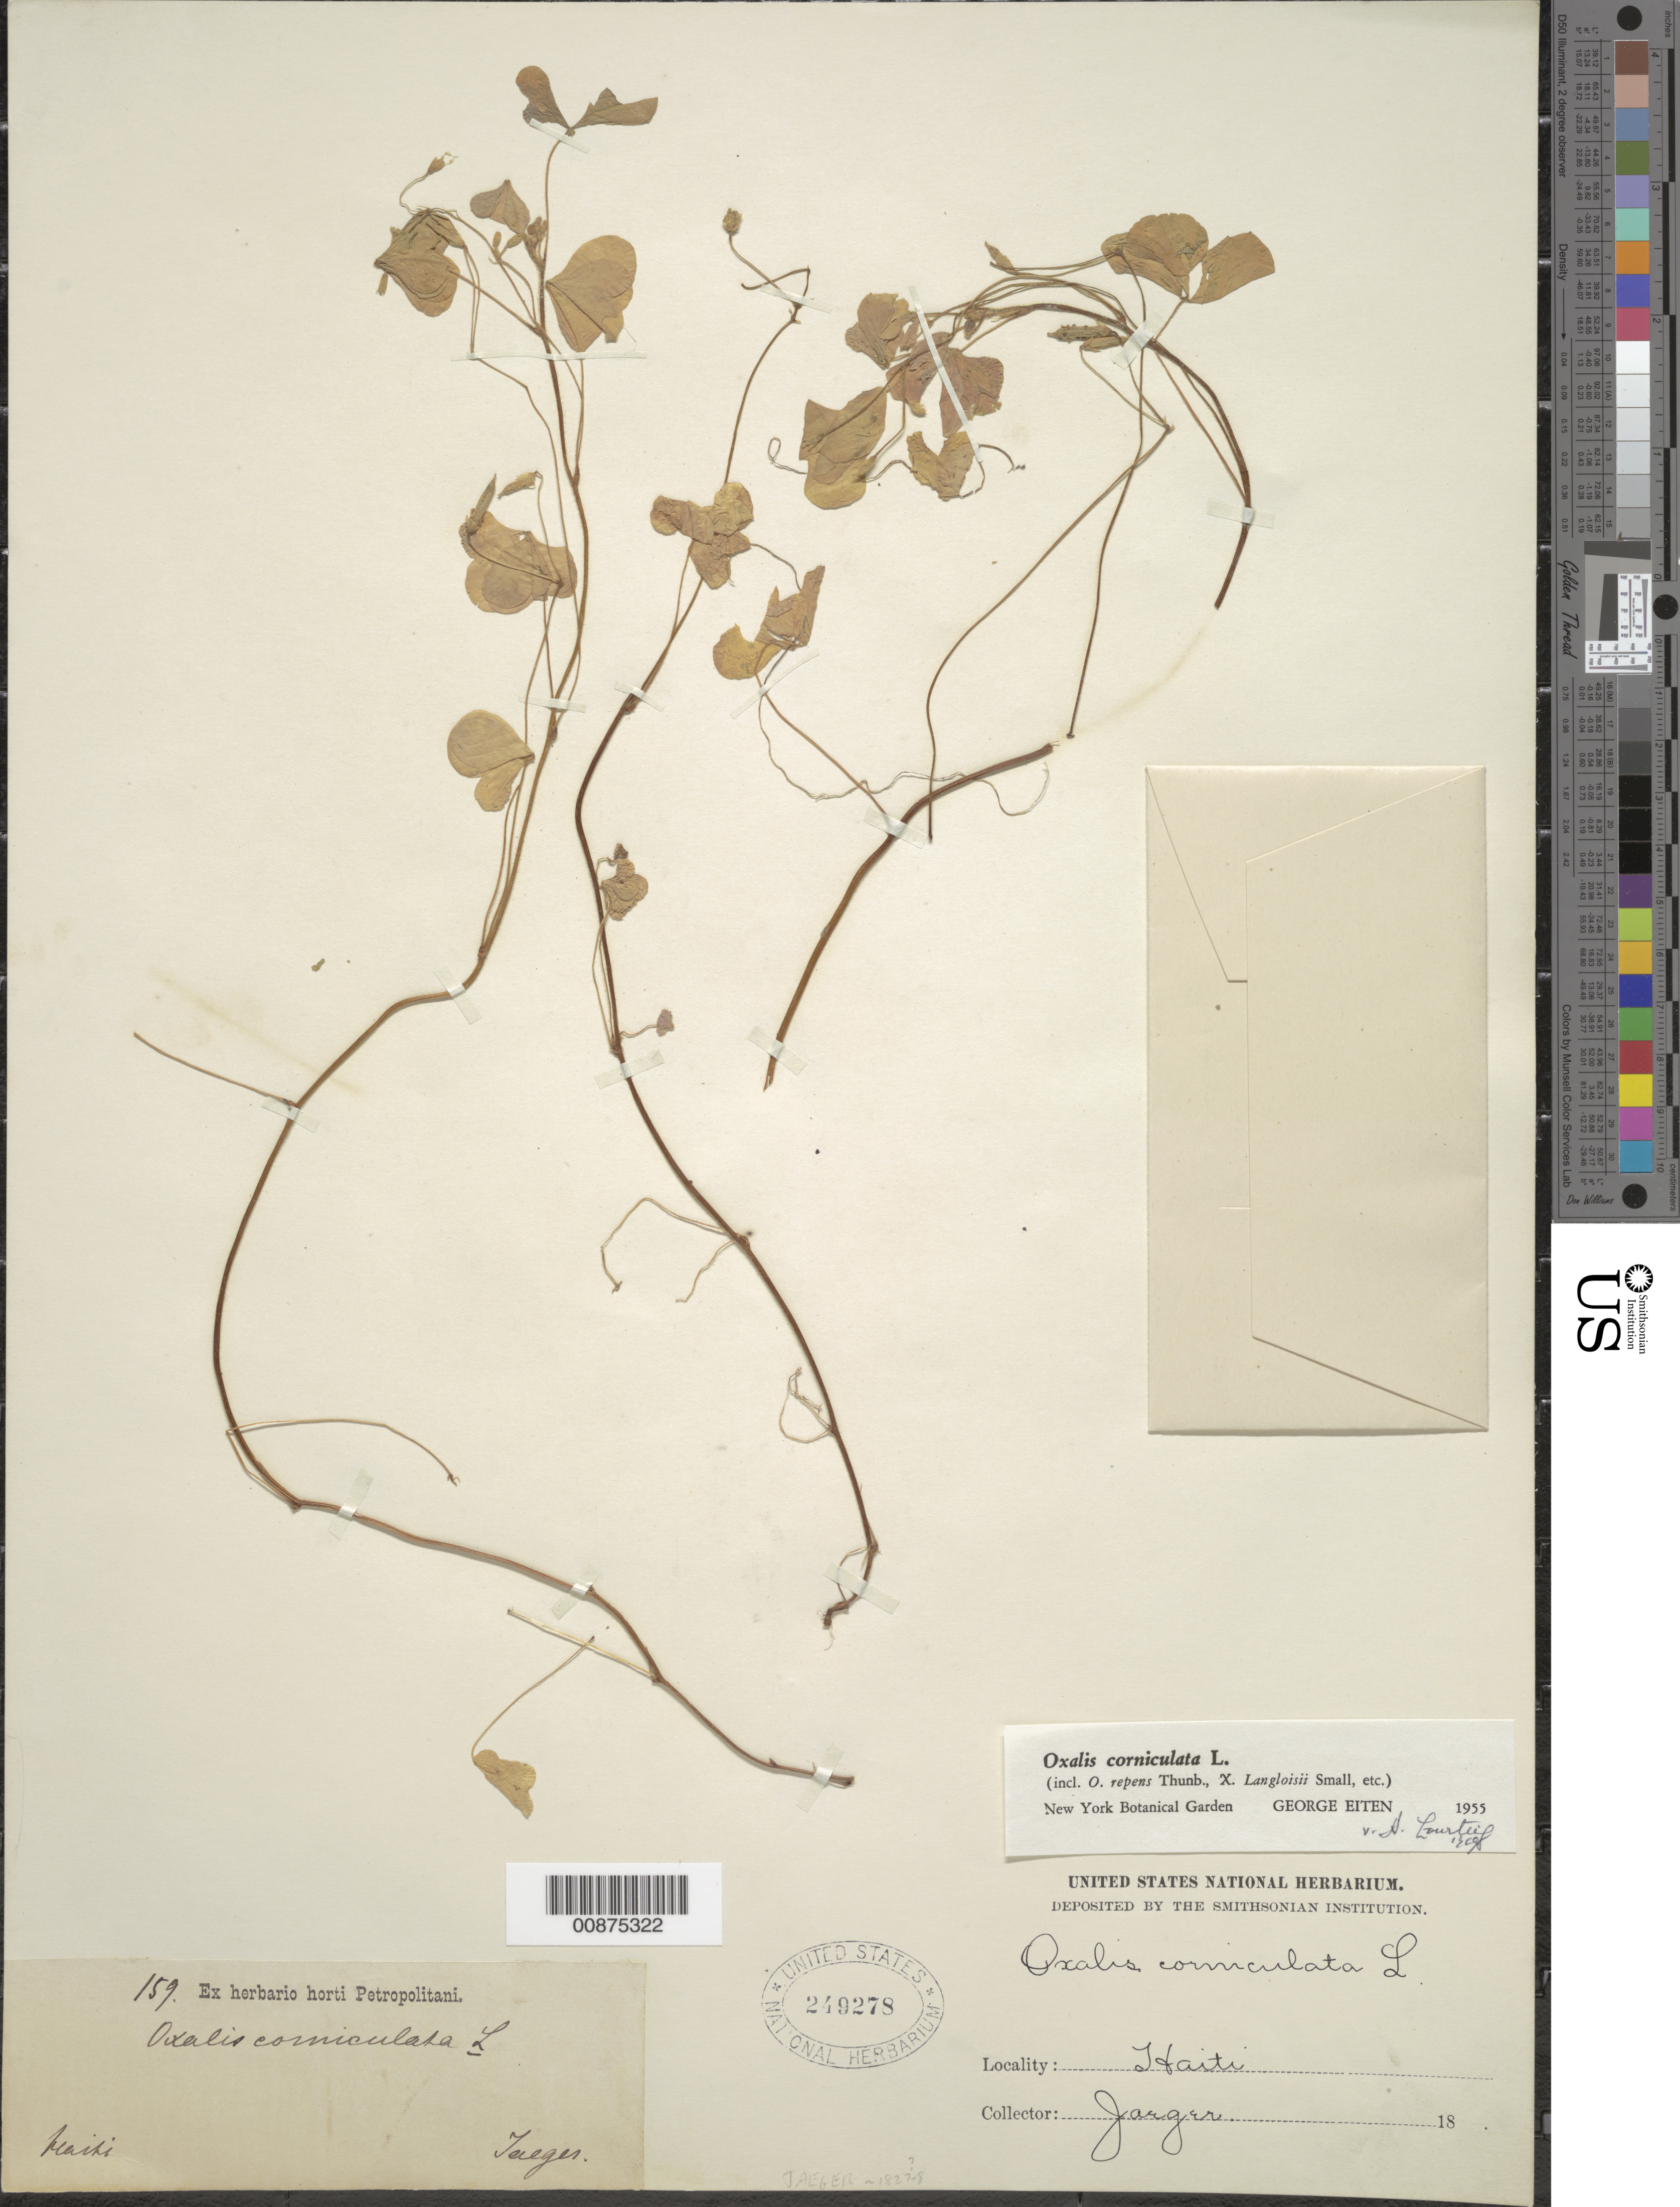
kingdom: Plantae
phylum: Tracheophyta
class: Magnoliopsida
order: Oxalidales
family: Oxalidaceae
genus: Oxalis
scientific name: Oxalis corniculata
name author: L.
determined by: Lourteig, A.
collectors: -. Jaeger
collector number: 159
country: Haiti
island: Hispaniola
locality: Haiti.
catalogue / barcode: US 249278